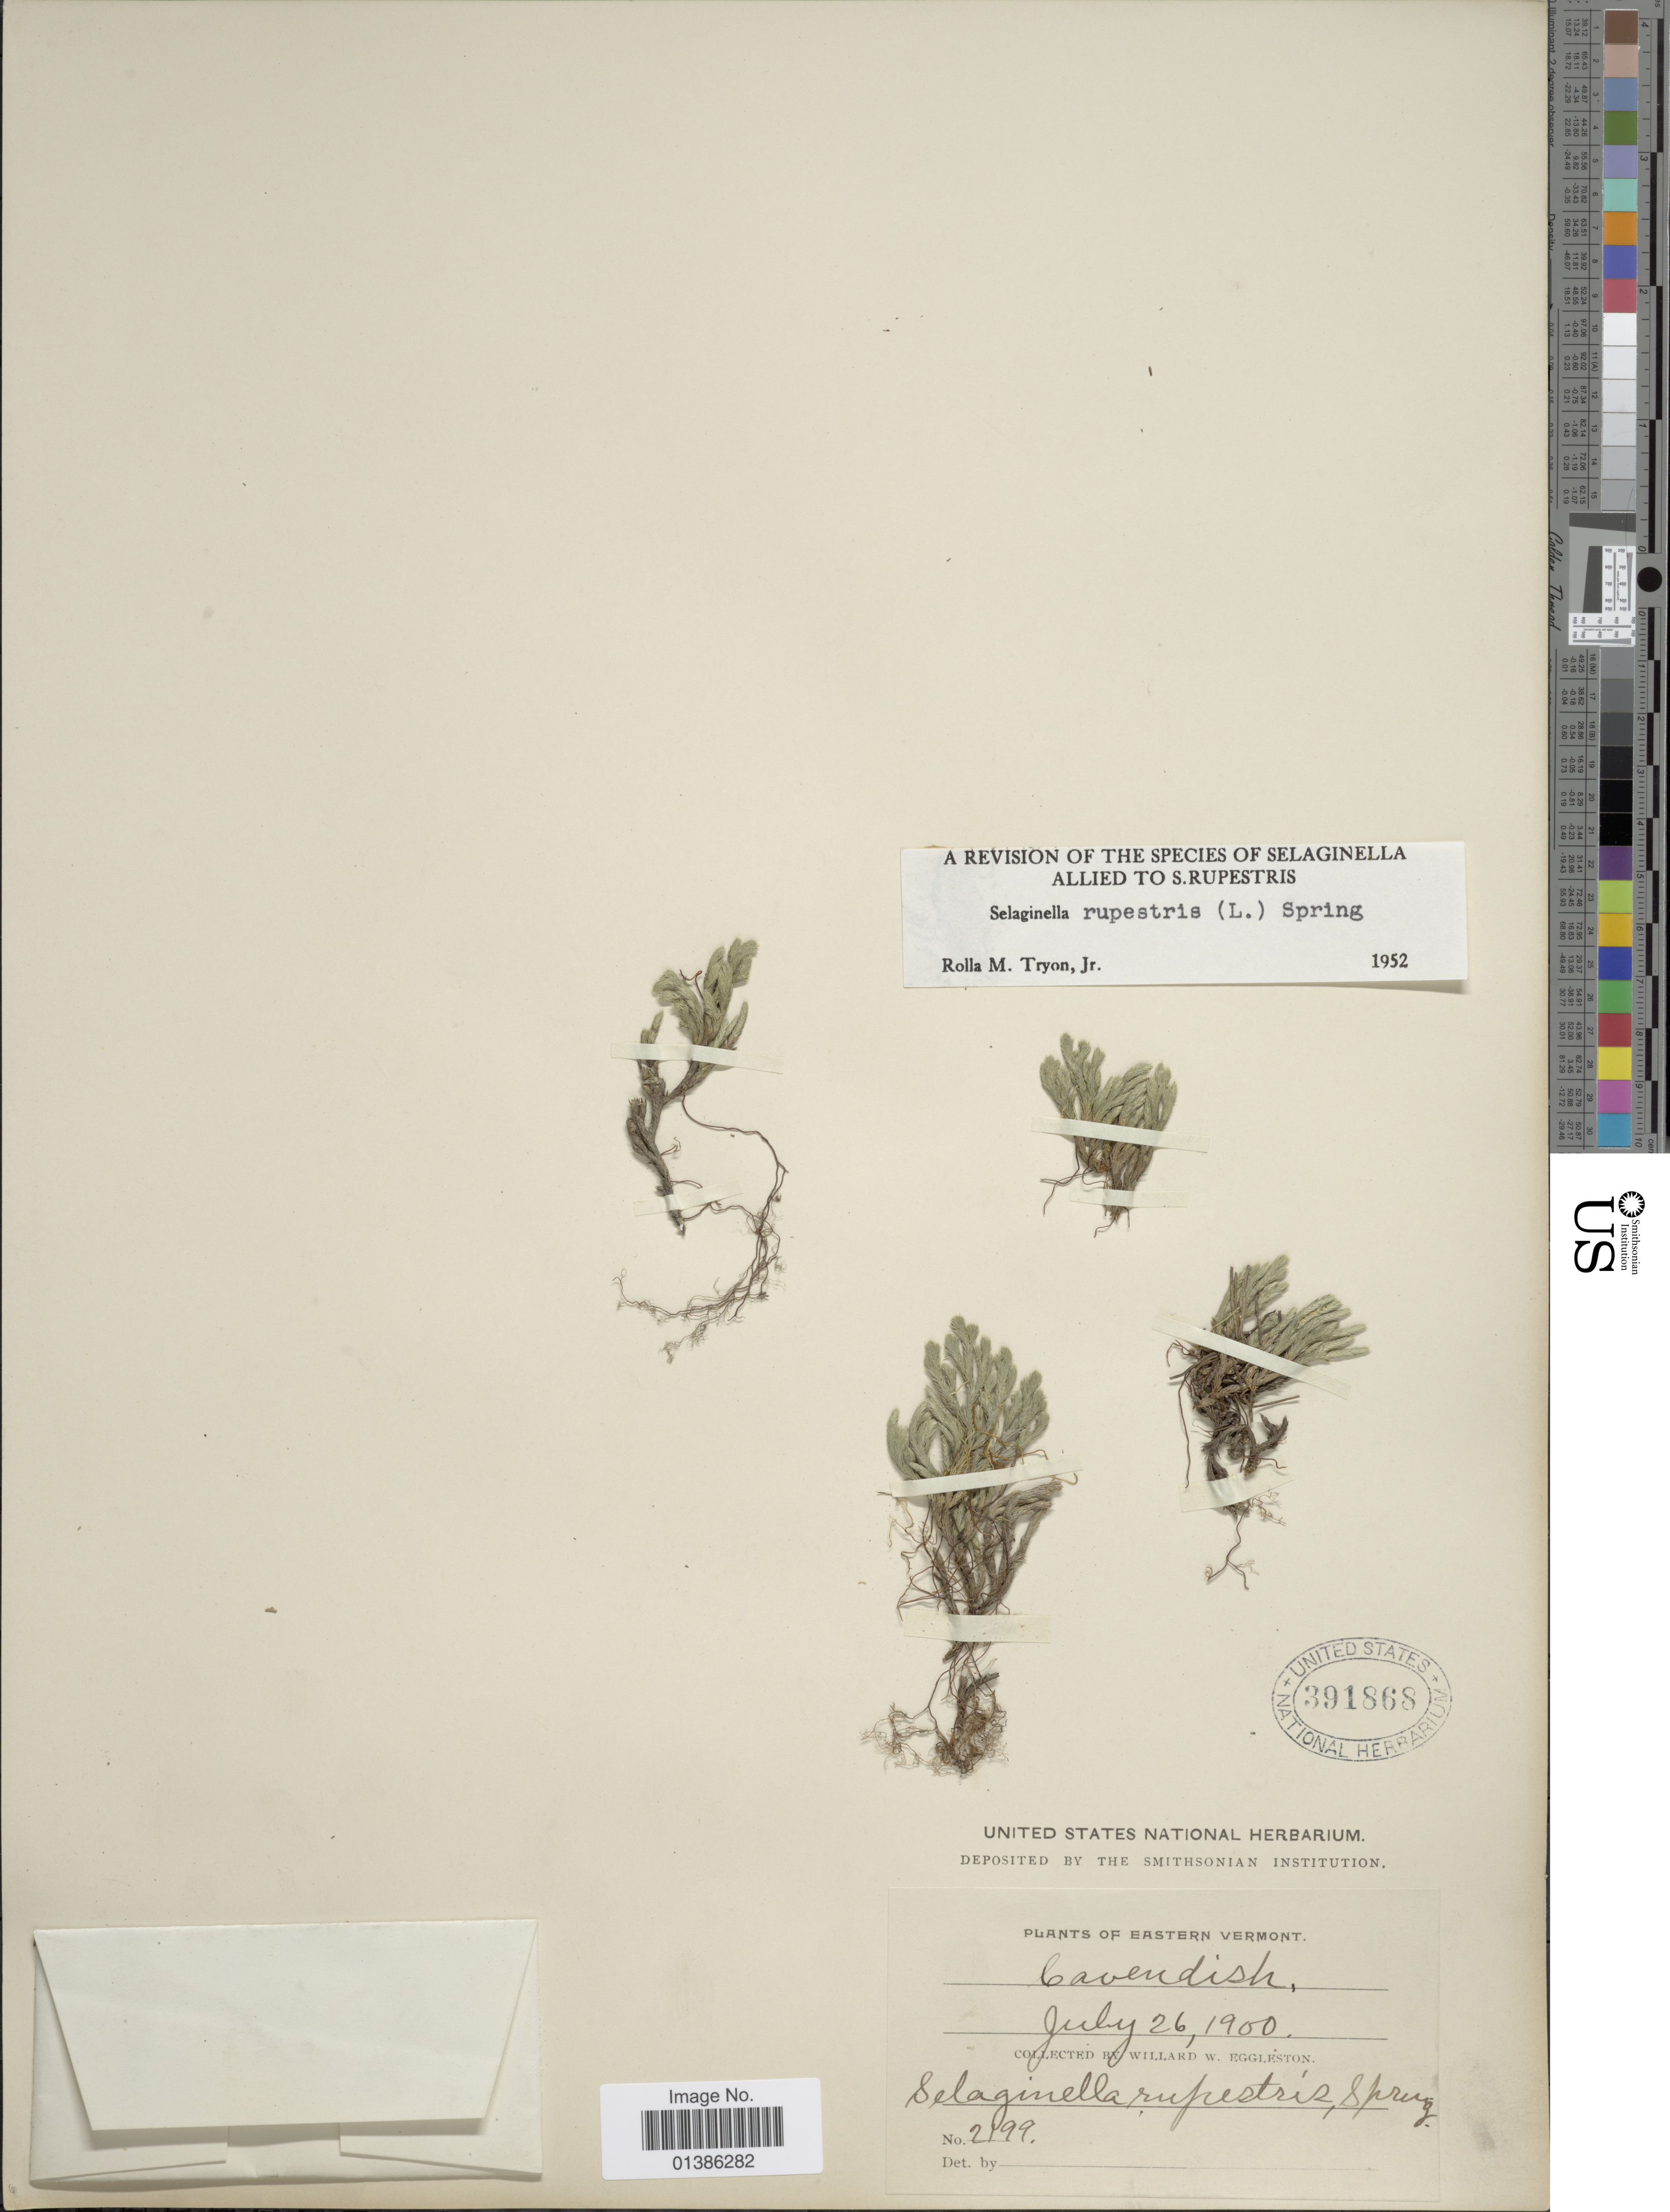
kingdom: Plantae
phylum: Tracheophyta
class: Lycopodiopsida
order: Selaginellales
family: Selaginellaceae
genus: Selaginella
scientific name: Selaginella rupestris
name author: (L.) Spring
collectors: W. W. Eggleston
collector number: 2199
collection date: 1900-07-26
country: United States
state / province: Vermont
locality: Eastern Vermont. Cavendish.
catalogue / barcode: US 391868